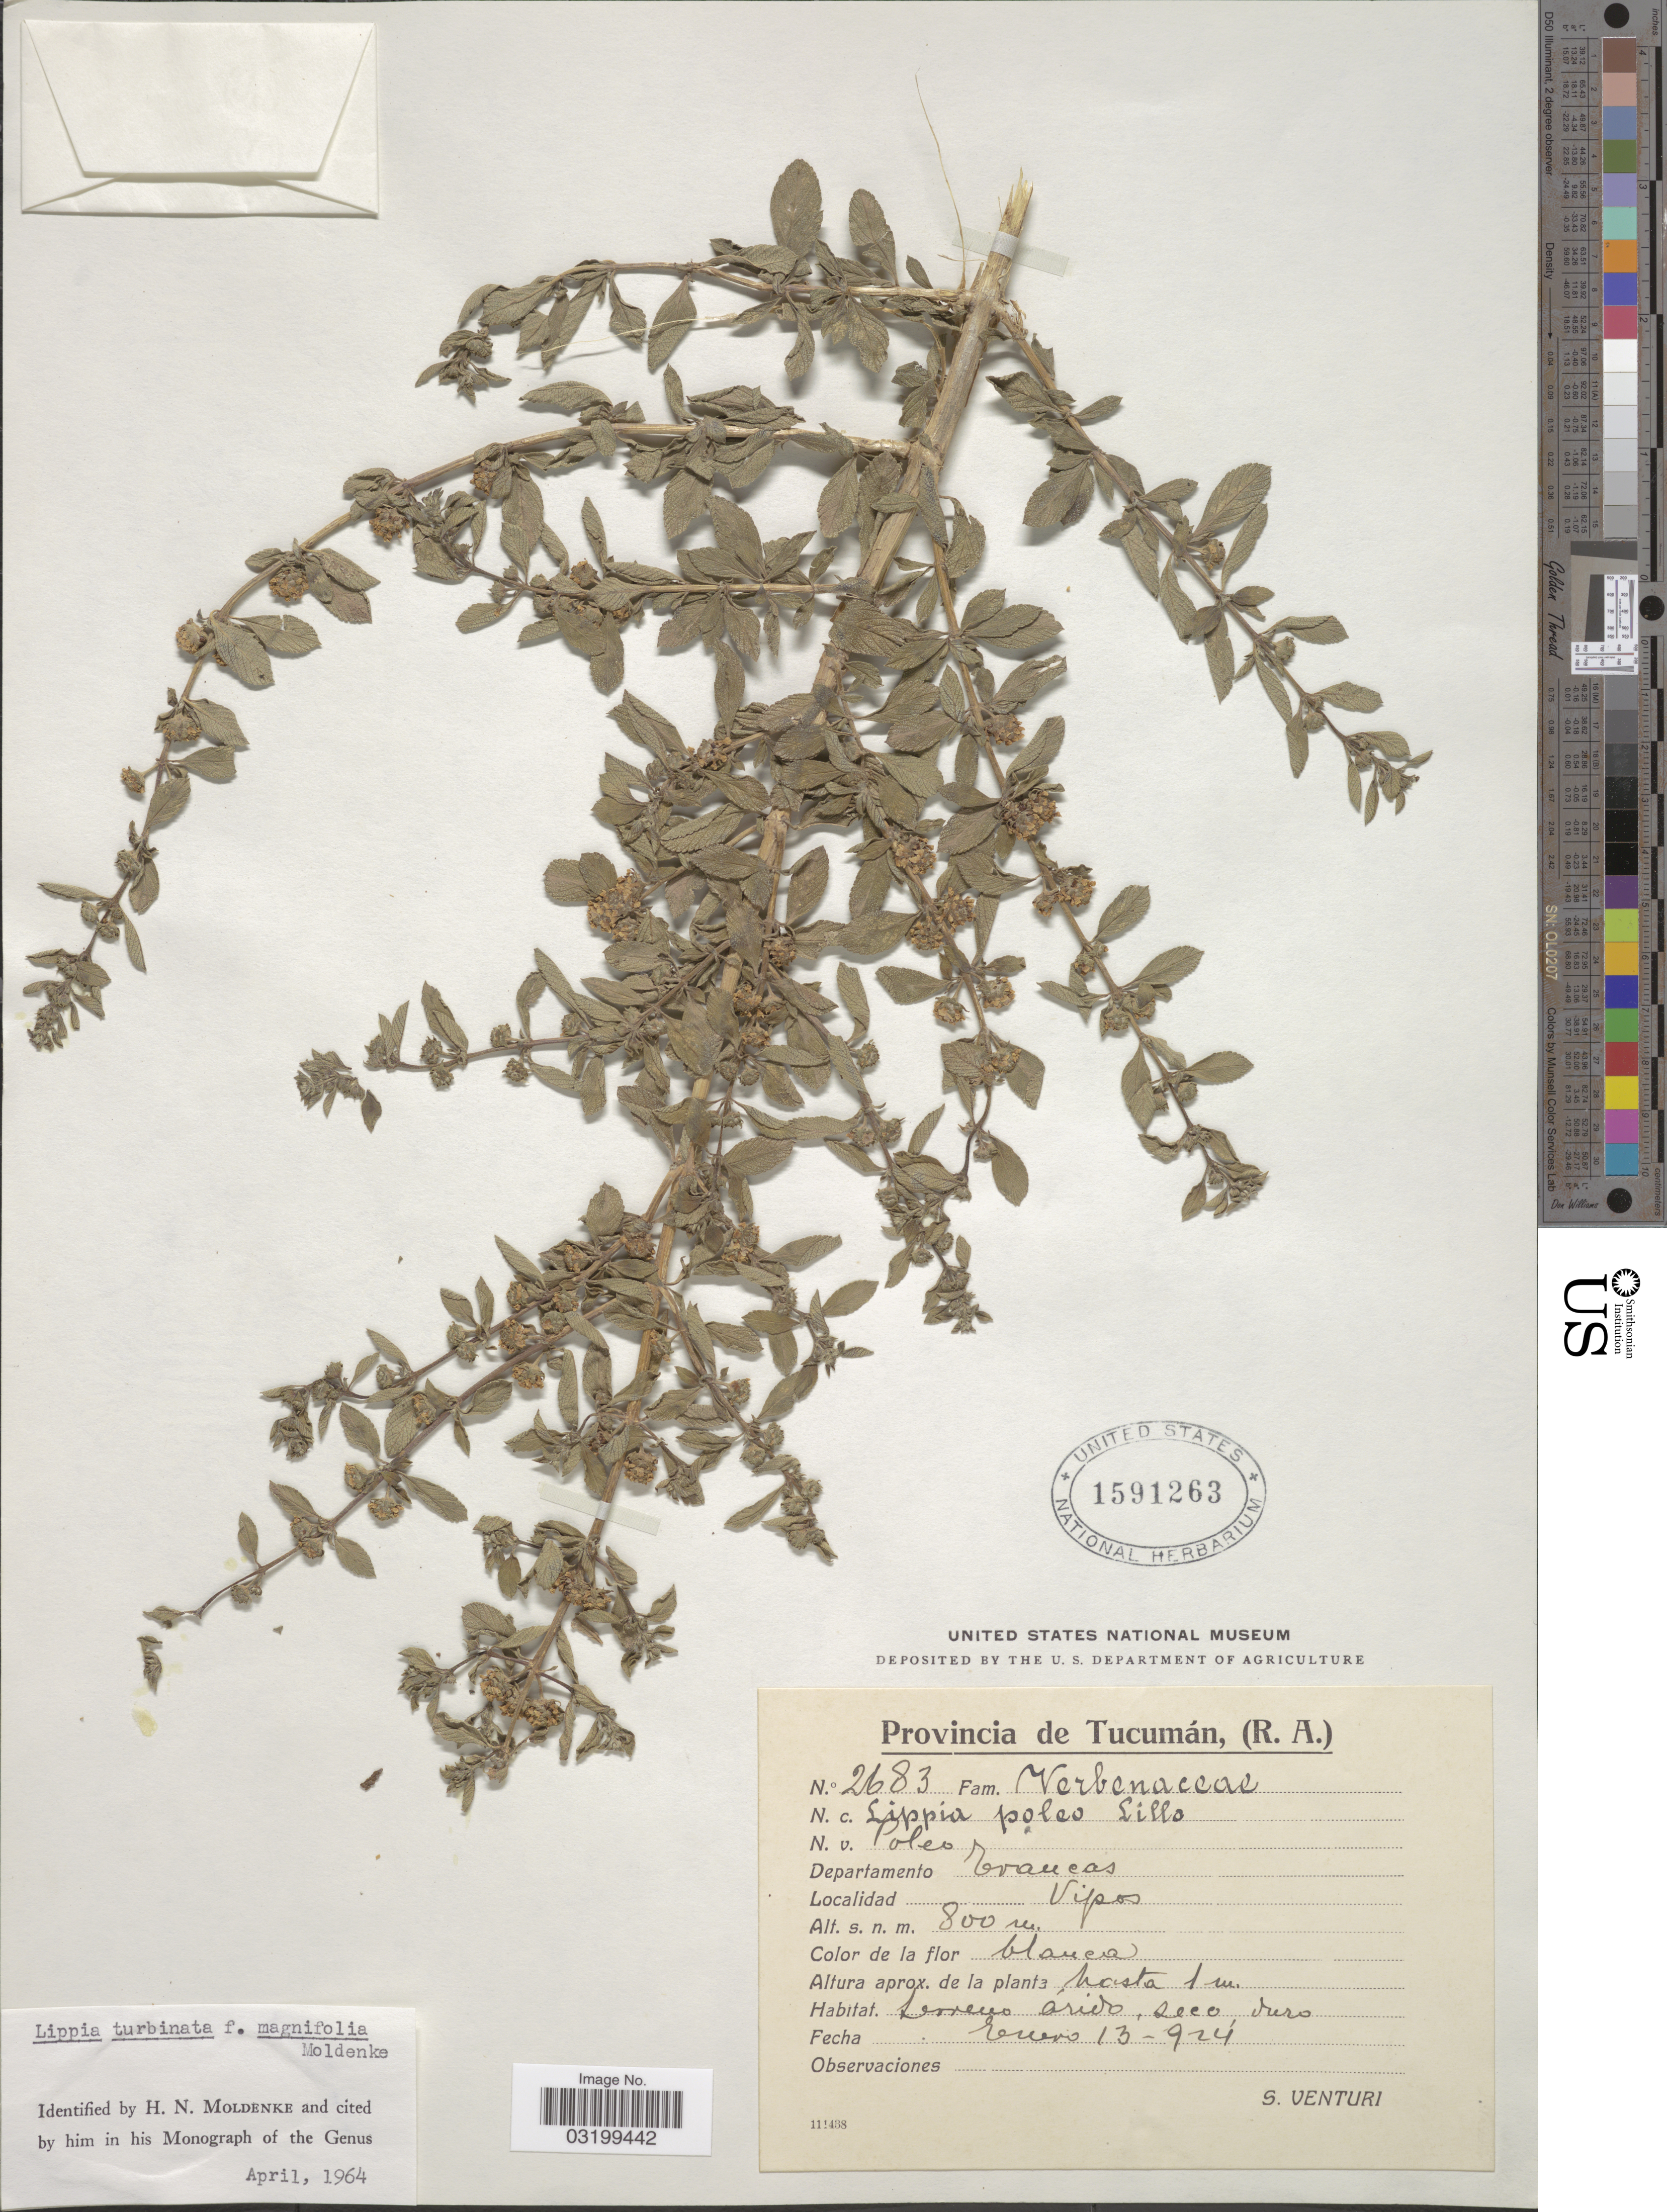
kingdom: Plantae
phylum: Tracheophyta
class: Magnoliopsida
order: Lamiales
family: Verbenaceae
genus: Lippia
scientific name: Lippia turbinata f. magnifolia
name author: Moldenke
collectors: S. Venturi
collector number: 2683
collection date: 1924-01-13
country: Argentina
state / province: Tucuman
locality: Departamento Trancas. Vipos.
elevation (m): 800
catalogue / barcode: US 1591263